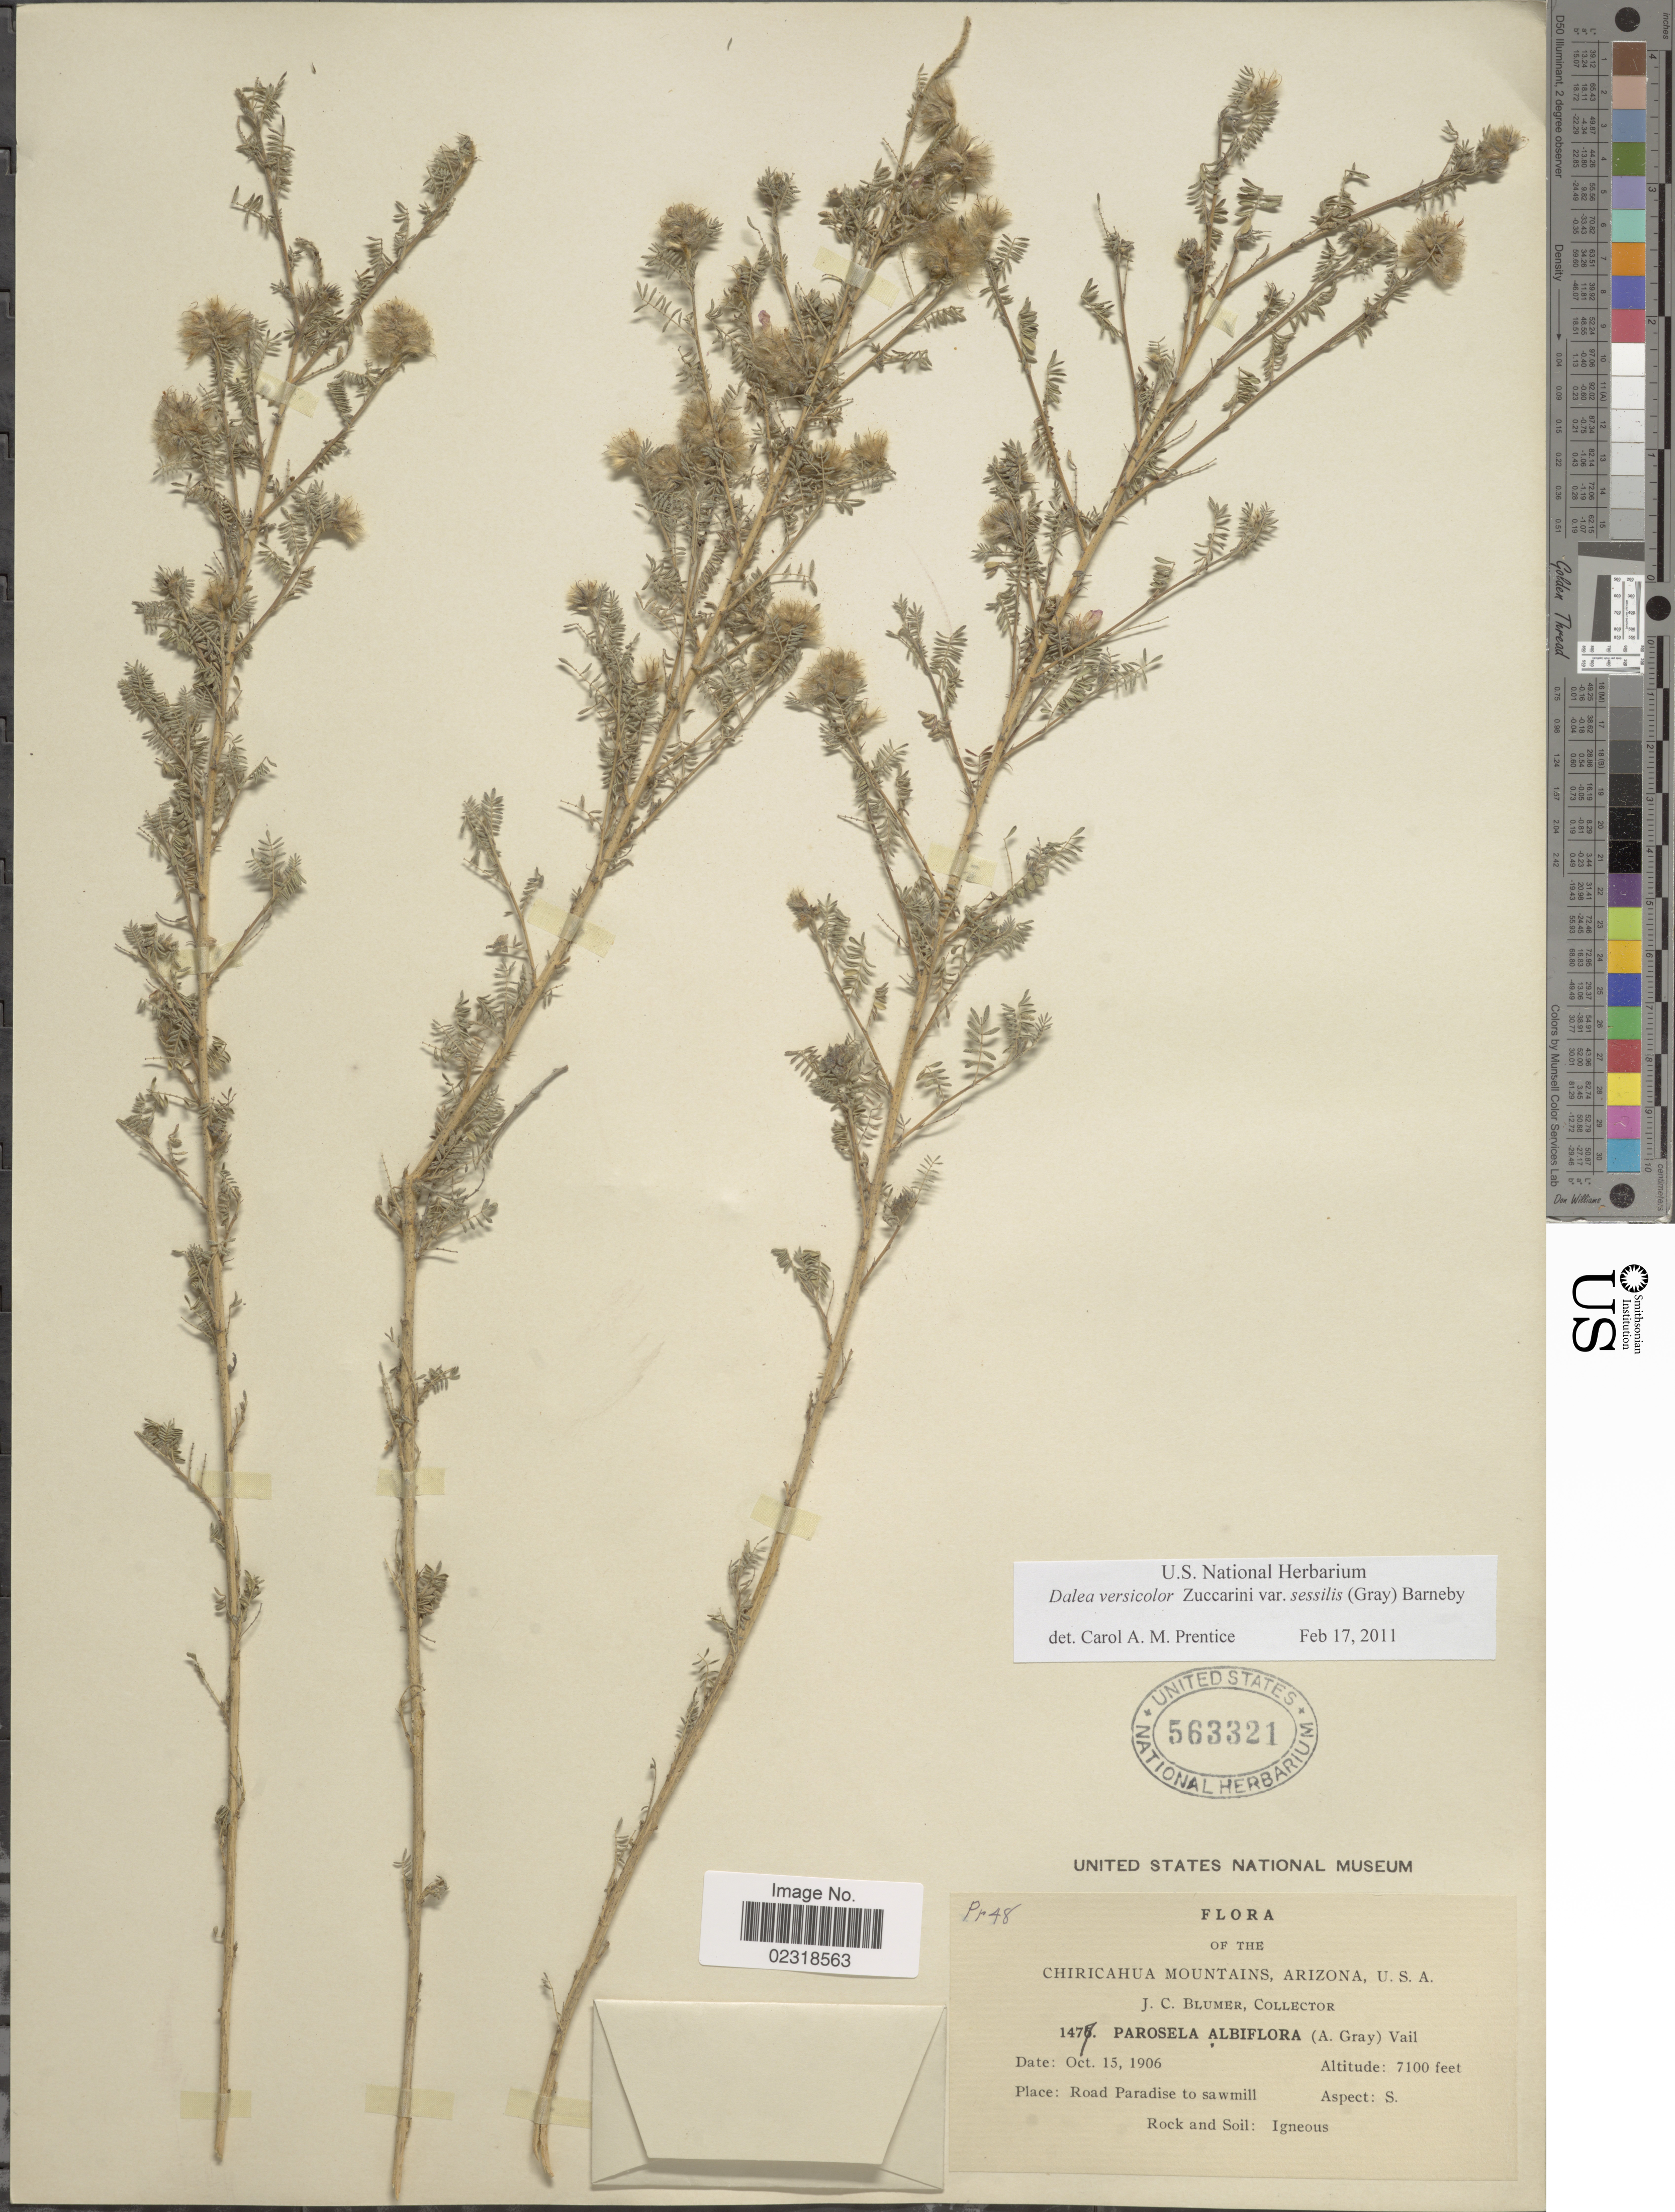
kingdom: Plantae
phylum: Tracheophyta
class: Magnoliopsida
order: Fabales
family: Fabaceae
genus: Dalea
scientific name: Dalea versicolor var. sessilis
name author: Zucc.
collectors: J. C. Blumer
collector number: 1477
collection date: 1906-10-15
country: United States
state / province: Arizona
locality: Chiricahua Mountains, Arizoma, U.S.A., Road Paradise to sawmill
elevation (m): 2164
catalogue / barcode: US 563321